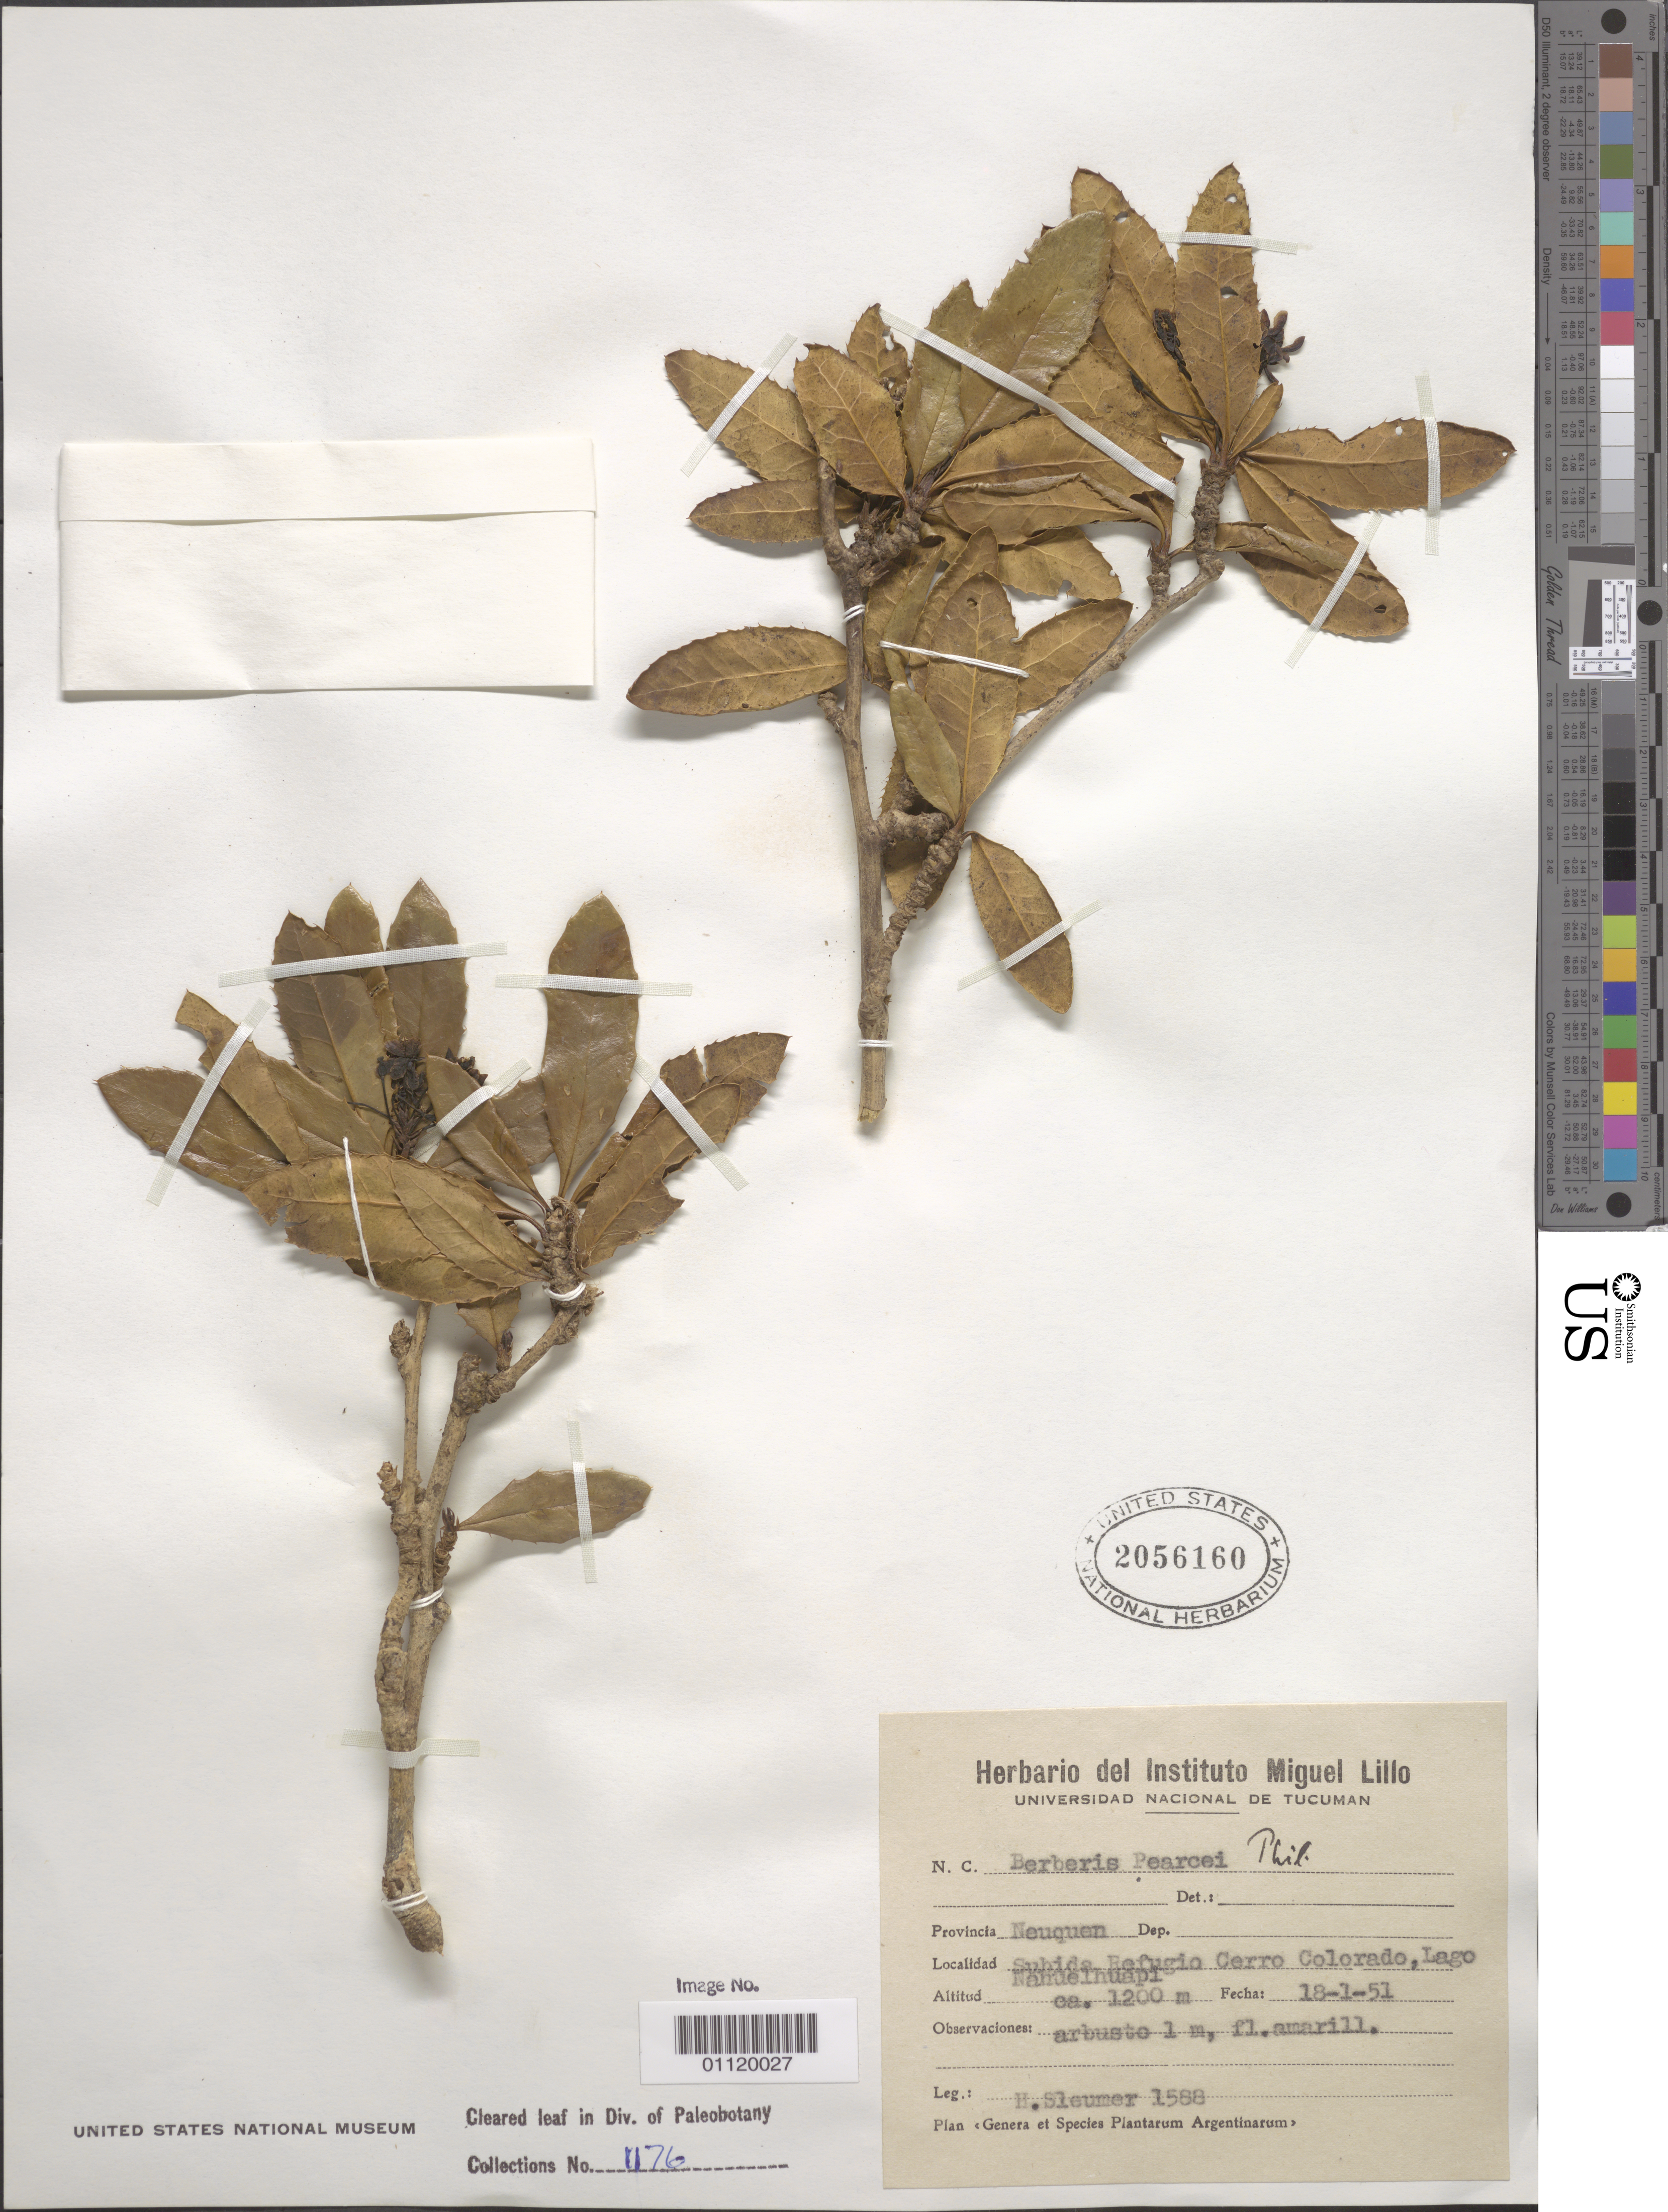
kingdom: Plantae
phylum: Tracheophyta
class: Magnoliopsida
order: Ranunculales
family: Berberidaceae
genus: Berberis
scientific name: Berberis pearcei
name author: Phil.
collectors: H. O. Sleumer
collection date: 1951-01-18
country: Argentina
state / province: Neuquén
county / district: Los Lagos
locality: Above Cerro Colorado Refuge, Lake Nahuel Huapi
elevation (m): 1200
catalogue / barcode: US 2056160